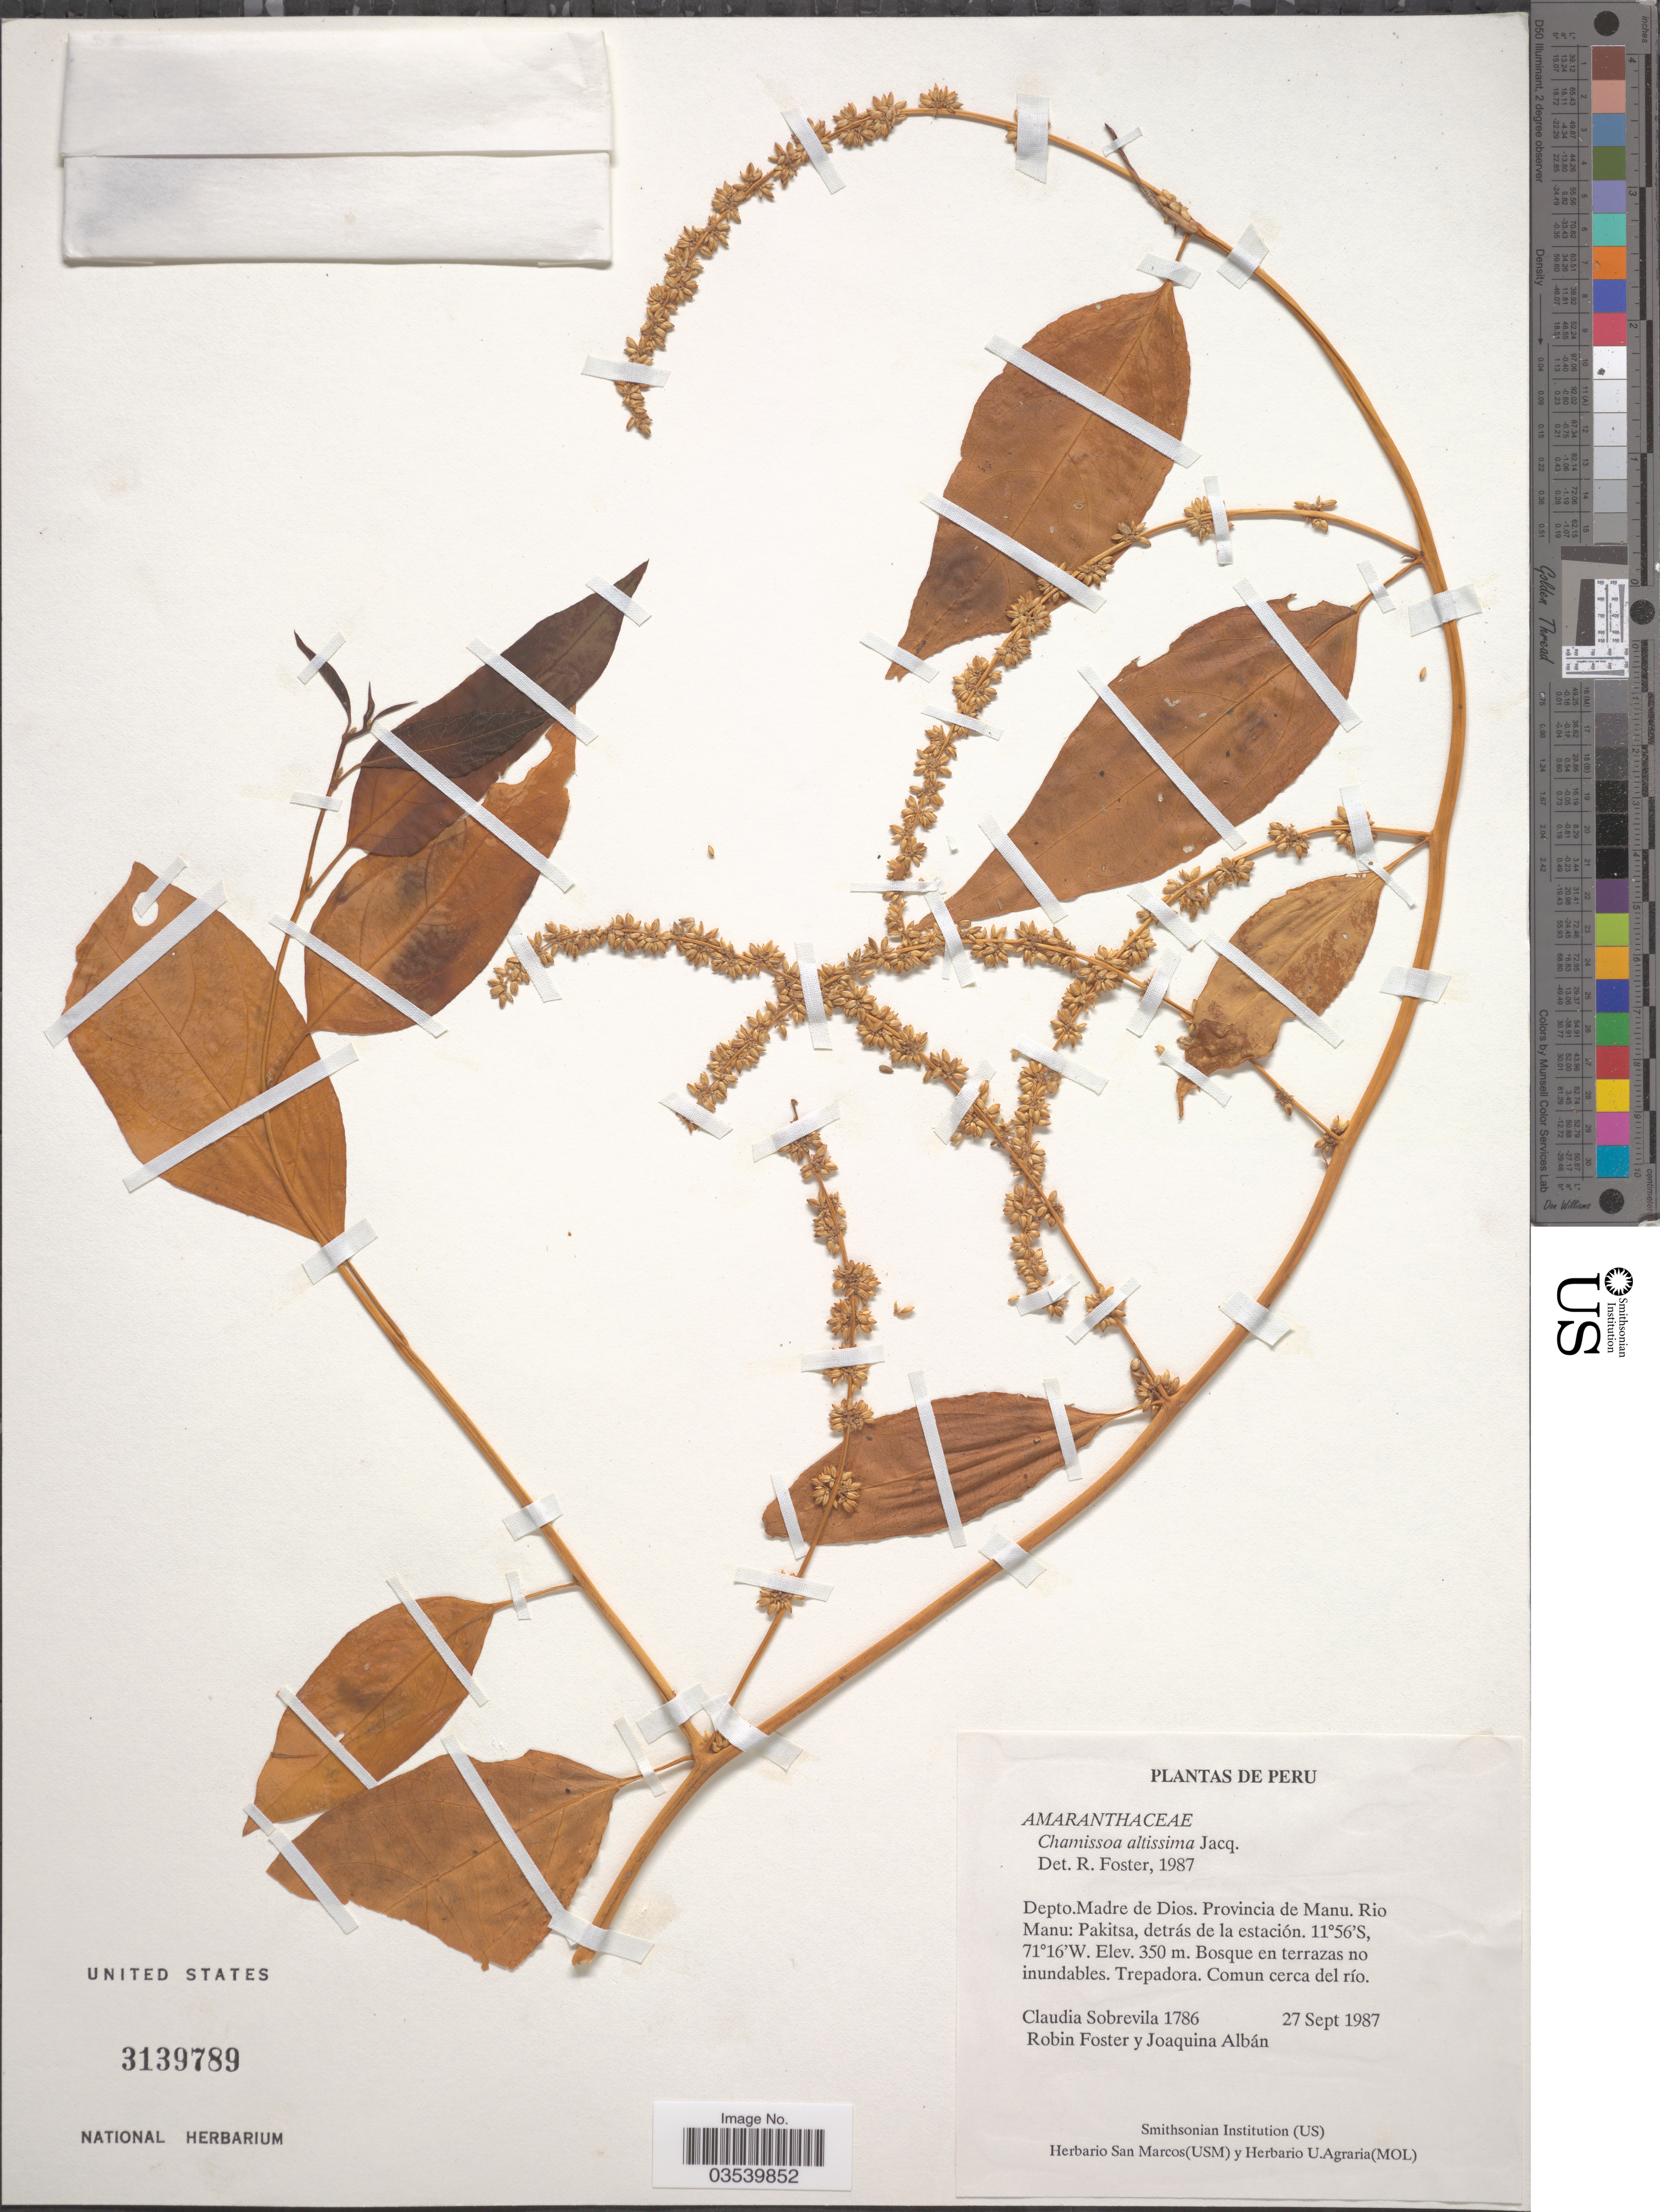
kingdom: Plantae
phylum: Tracheophyta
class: Magnoliopsida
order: Caryophyllales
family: Amaranthaceae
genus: Chamissoa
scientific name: Chamissoa altissima var. altissima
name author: (Jacq.) Kunth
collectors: C. Sobrevila, R. B. Foster & J. Alban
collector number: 1786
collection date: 1987-09-27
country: Peru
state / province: Madre de Dios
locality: Depto. Madre de Dios. Provincia de Manu. Rio Manu: Pakitsa, detrás de la estación.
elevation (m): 350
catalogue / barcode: US 3139789